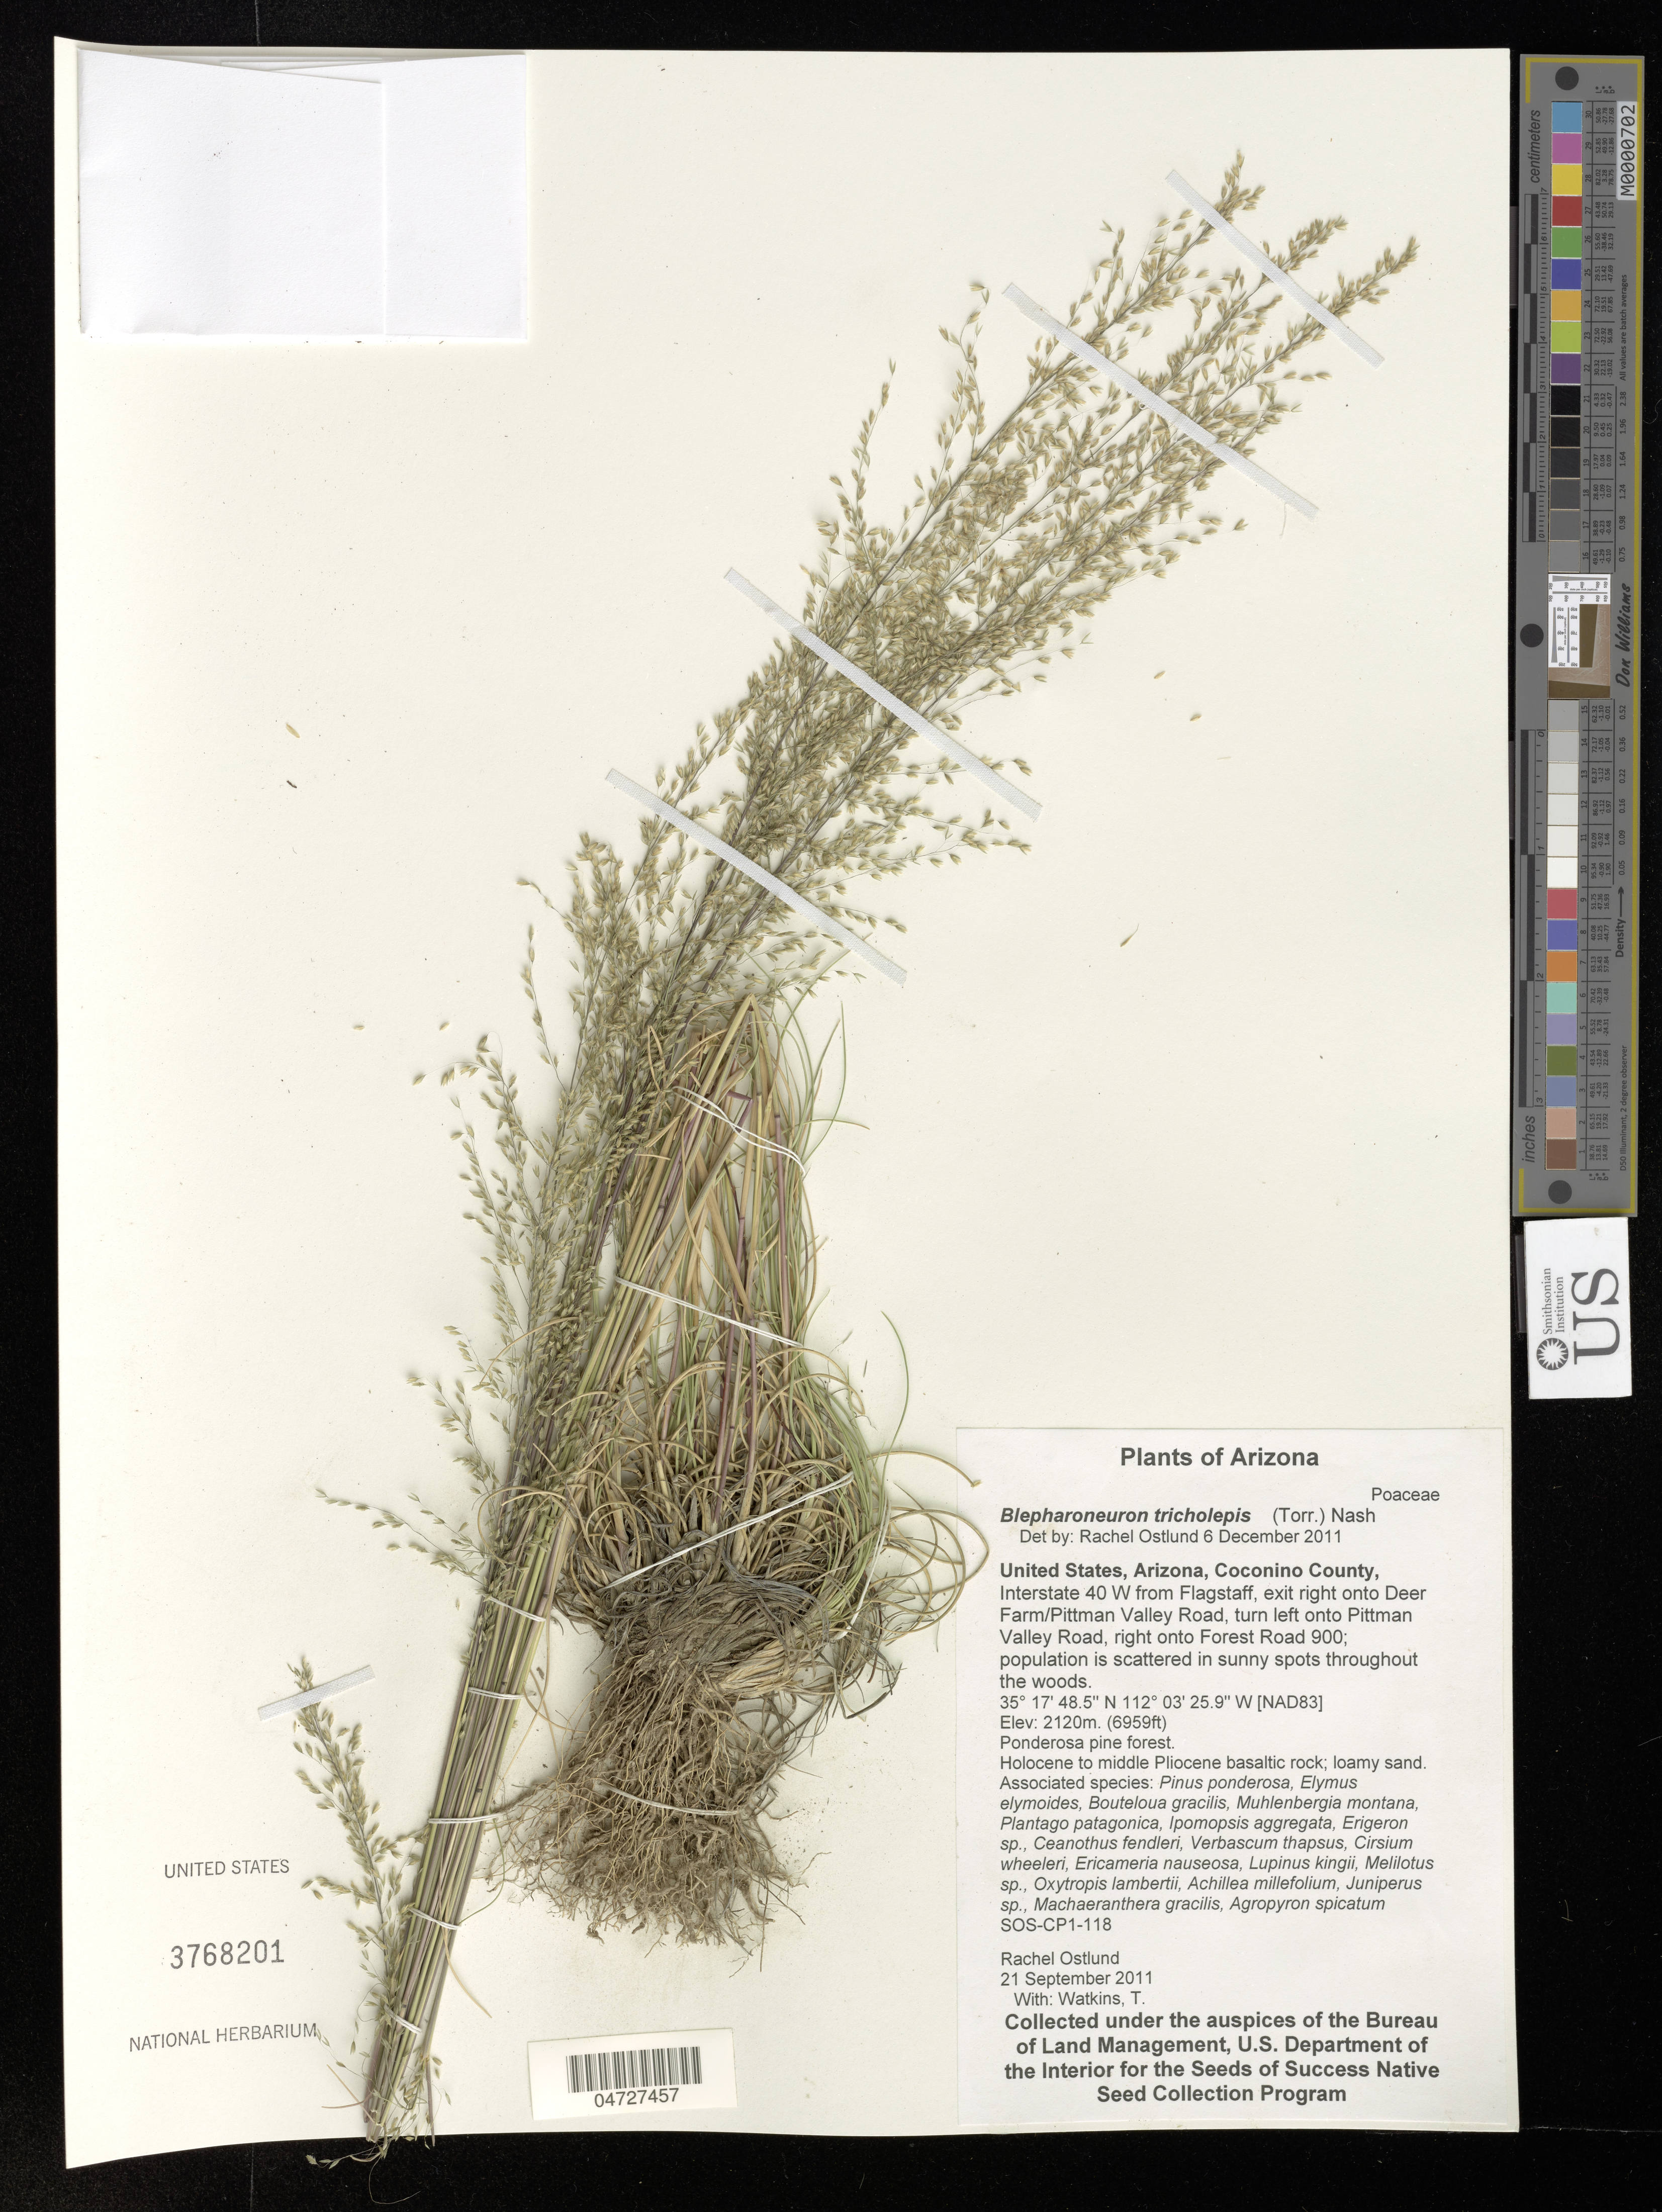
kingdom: Plantae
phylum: Tracheophyta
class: Liliopsida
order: Poales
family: Poaceae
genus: Blepharoneuron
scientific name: Blepharoneuron tricholepis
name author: (Torr.) Nash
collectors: R. Ostlund & T. Watkins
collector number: SOS-CP1-118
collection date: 2011-09-21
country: United States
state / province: Arizona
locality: Coconino County, Interstate 40 W from Flagstaff, exit right onto Deer Farm/Pittman Valley Road, turn left onto Pittman Valley Road, right onto Forest Road 900; population is scattered in sunny spots throughout the woods.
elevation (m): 2120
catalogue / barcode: US 3768201